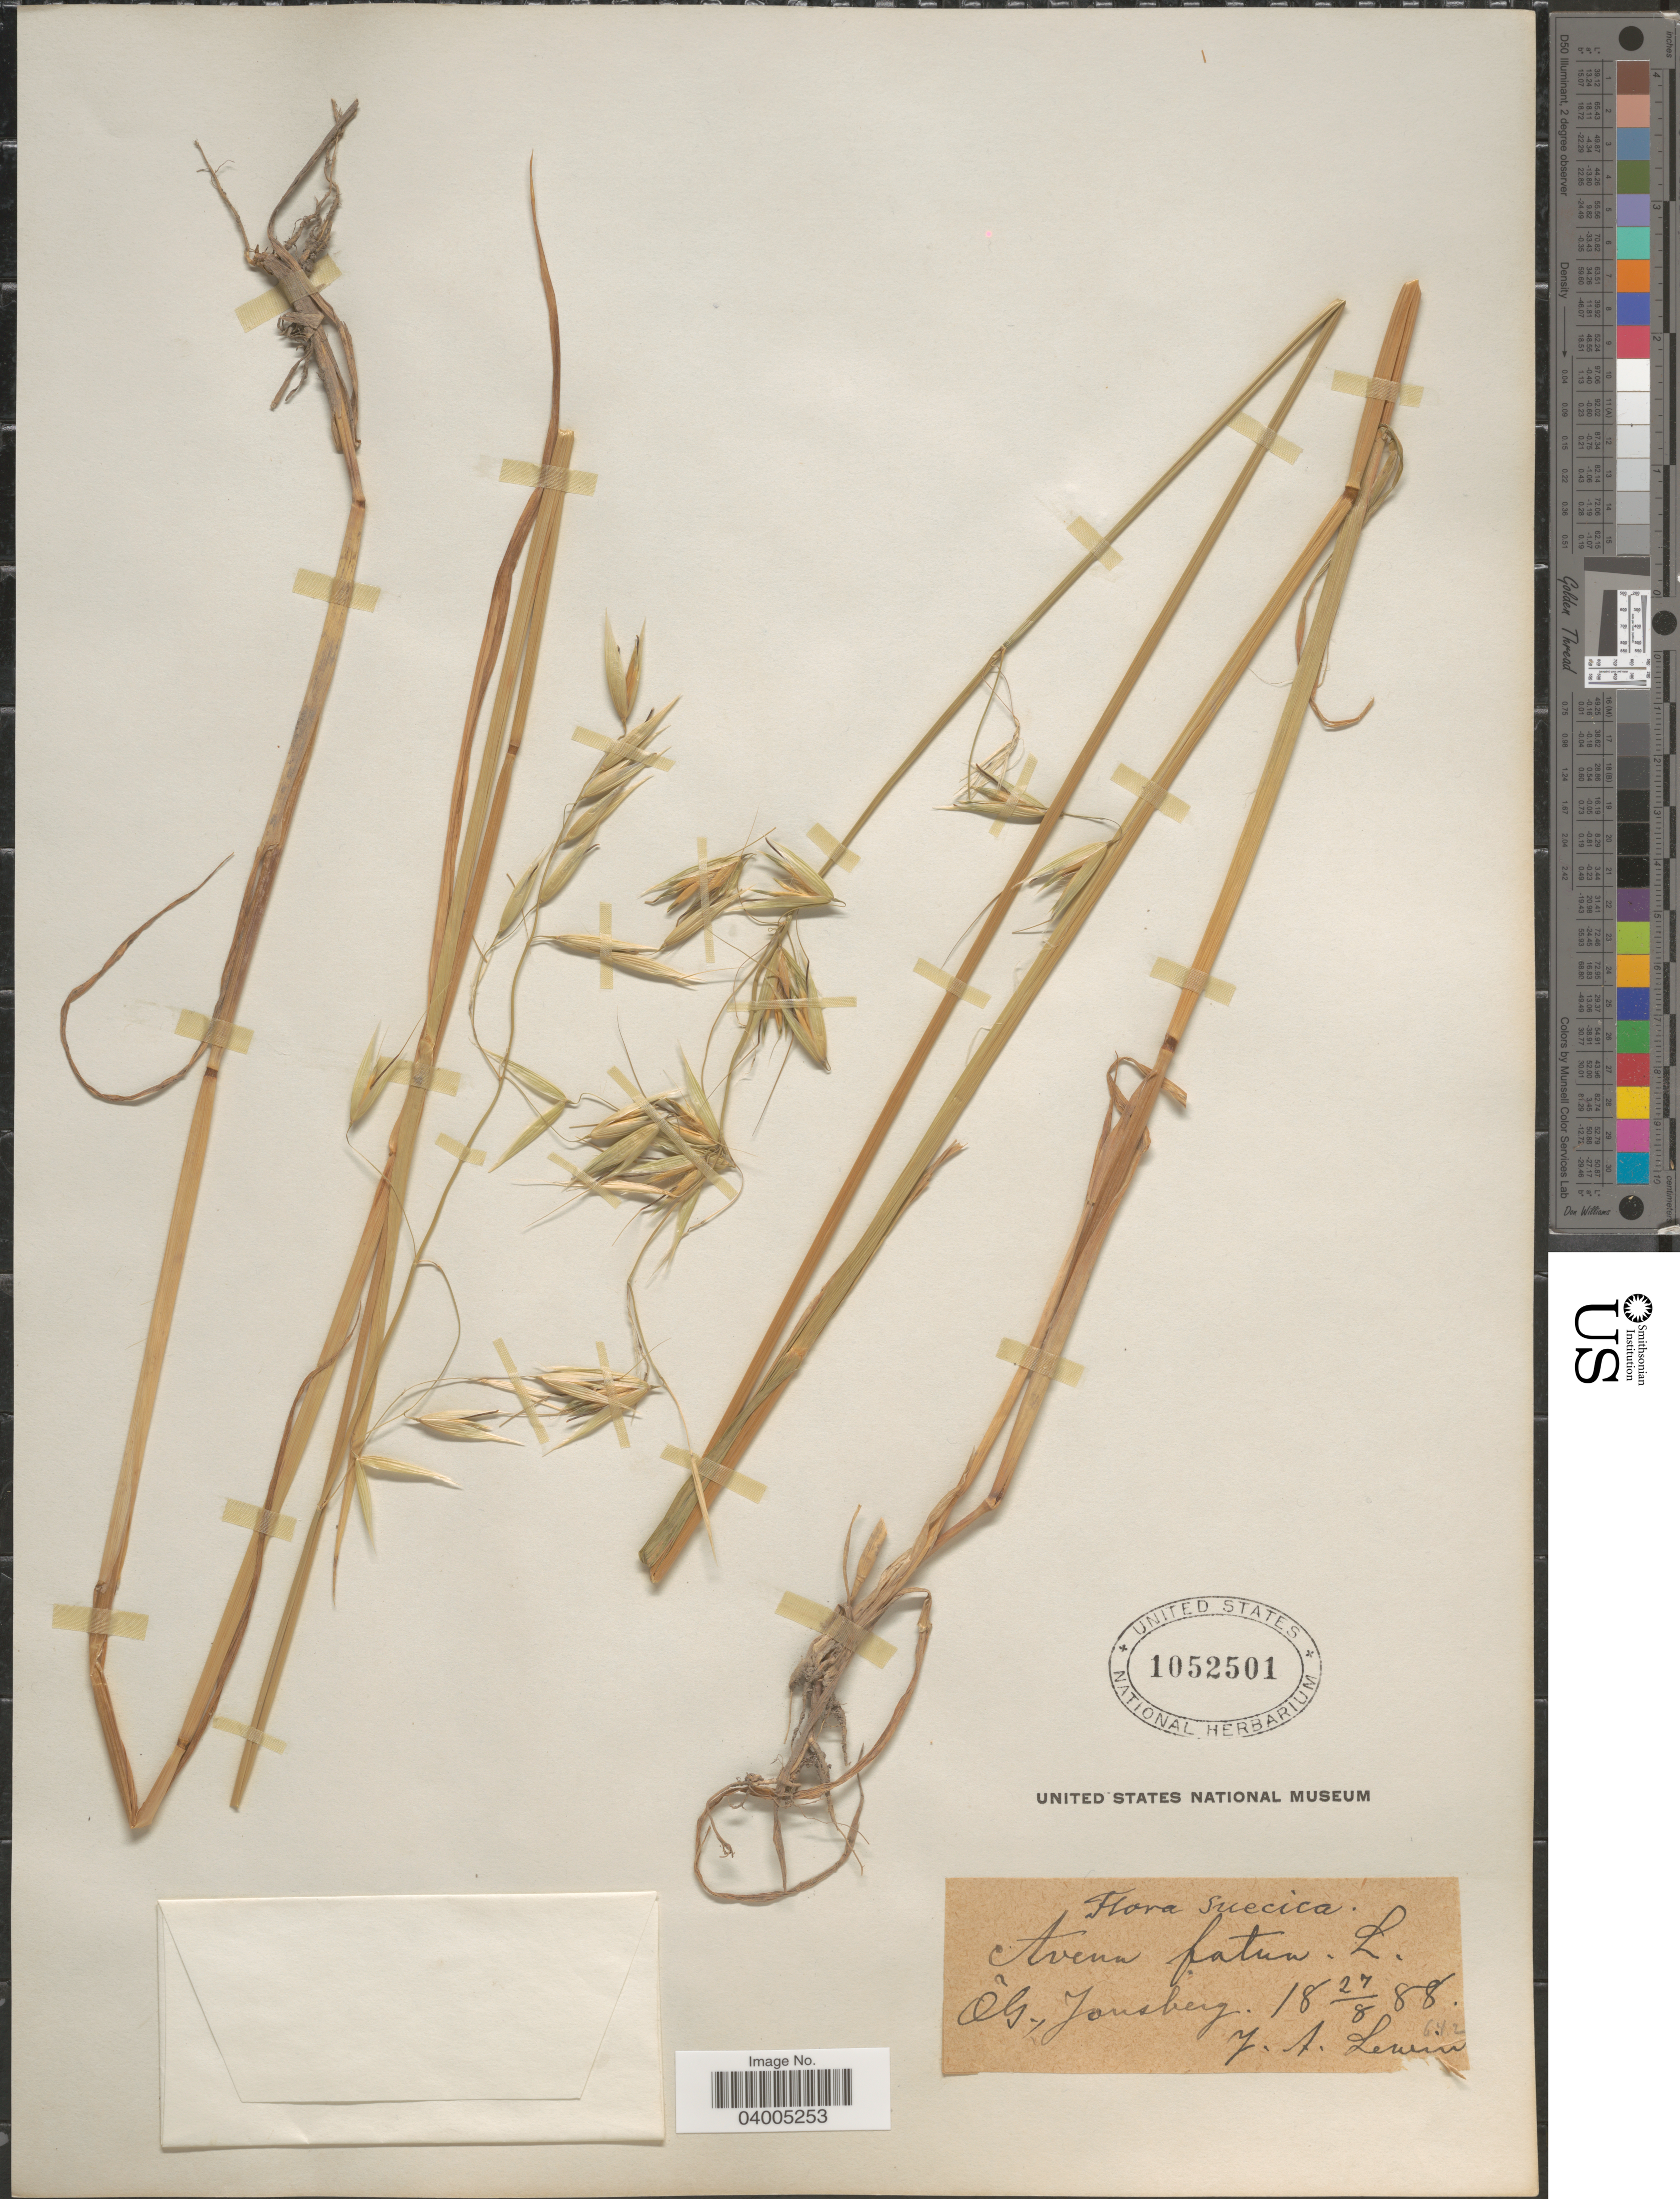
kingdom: Plantae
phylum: Tracheophyta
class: Liliopsida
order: Poales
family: Poaceae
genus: Avena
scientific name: Avena fatua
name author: L.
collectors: J. Lewin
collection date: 1888-08-27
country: Sweden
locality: Suecica. Ols., Jonsberg.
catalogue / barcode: US 1052501